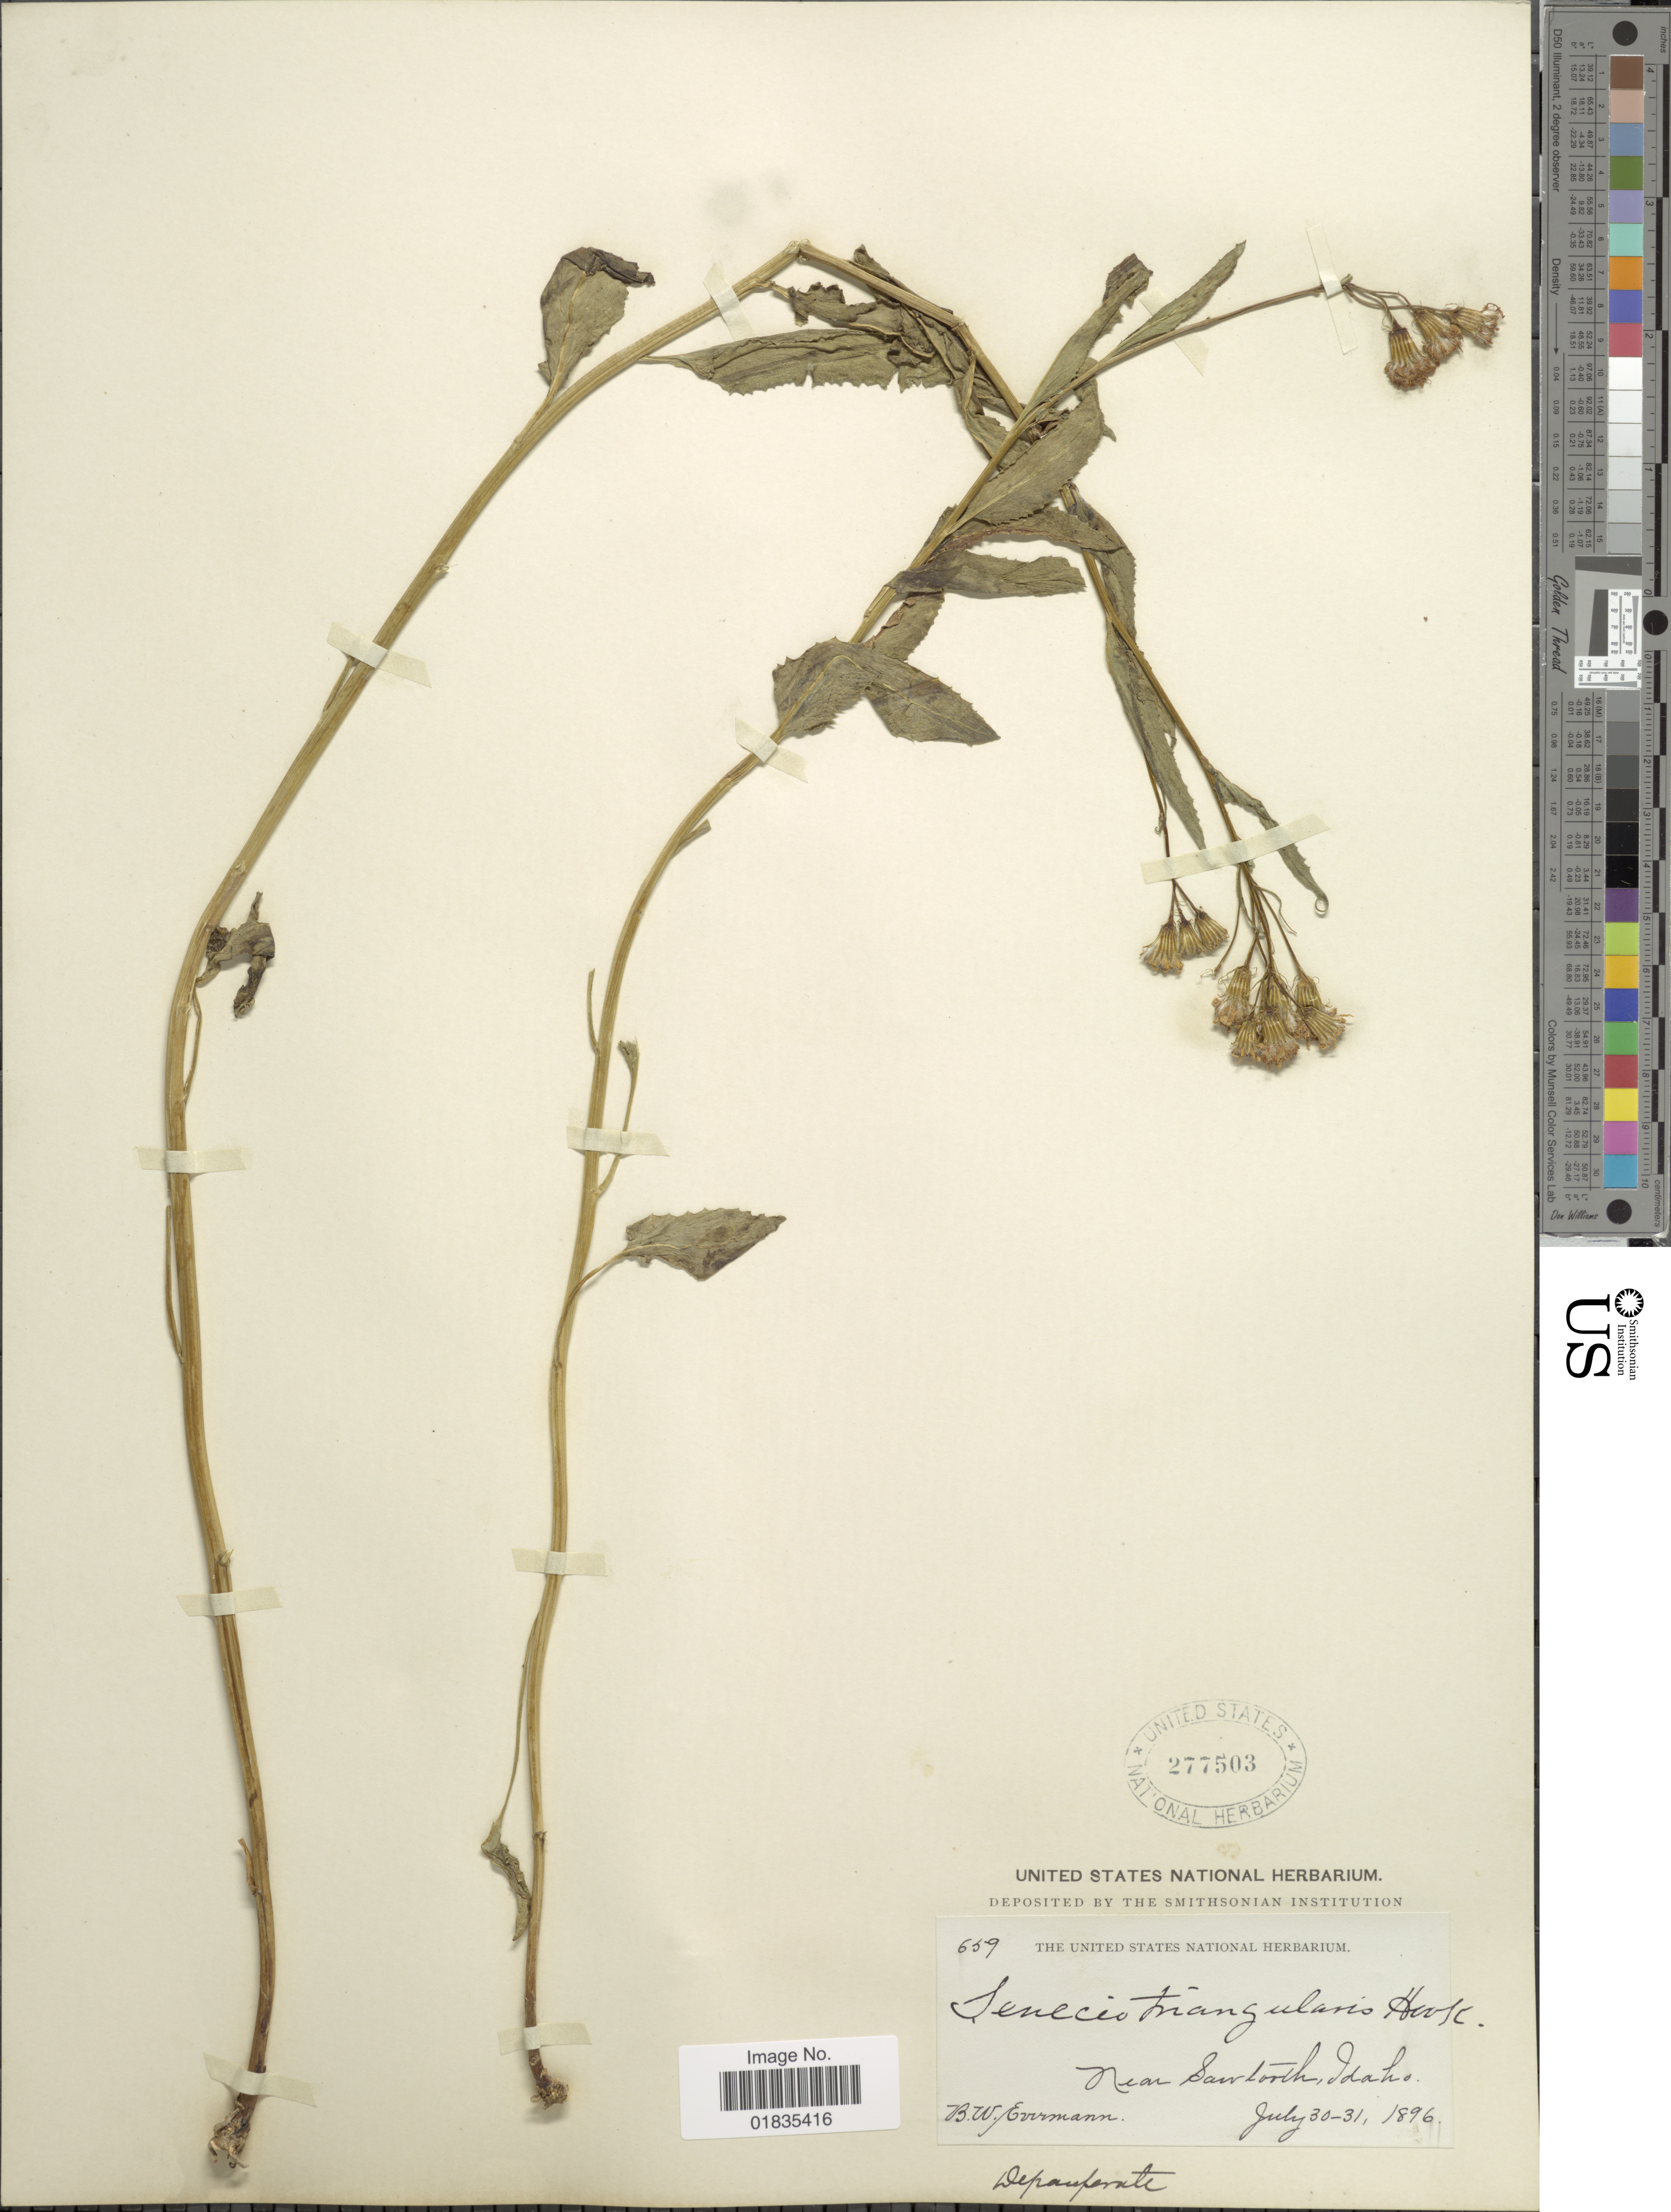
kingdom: Plantae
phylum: Tracheophyta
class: Magnoliopsida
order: Asterales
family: Asteraceae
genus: Senecio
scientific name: Senecio triangularis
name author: Hook.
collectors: B. W. Evermann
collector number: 659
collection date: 1896-07-30/1896-07-31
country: United States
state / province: Idaho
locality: Near Sawtooth.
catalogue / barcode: US 277503